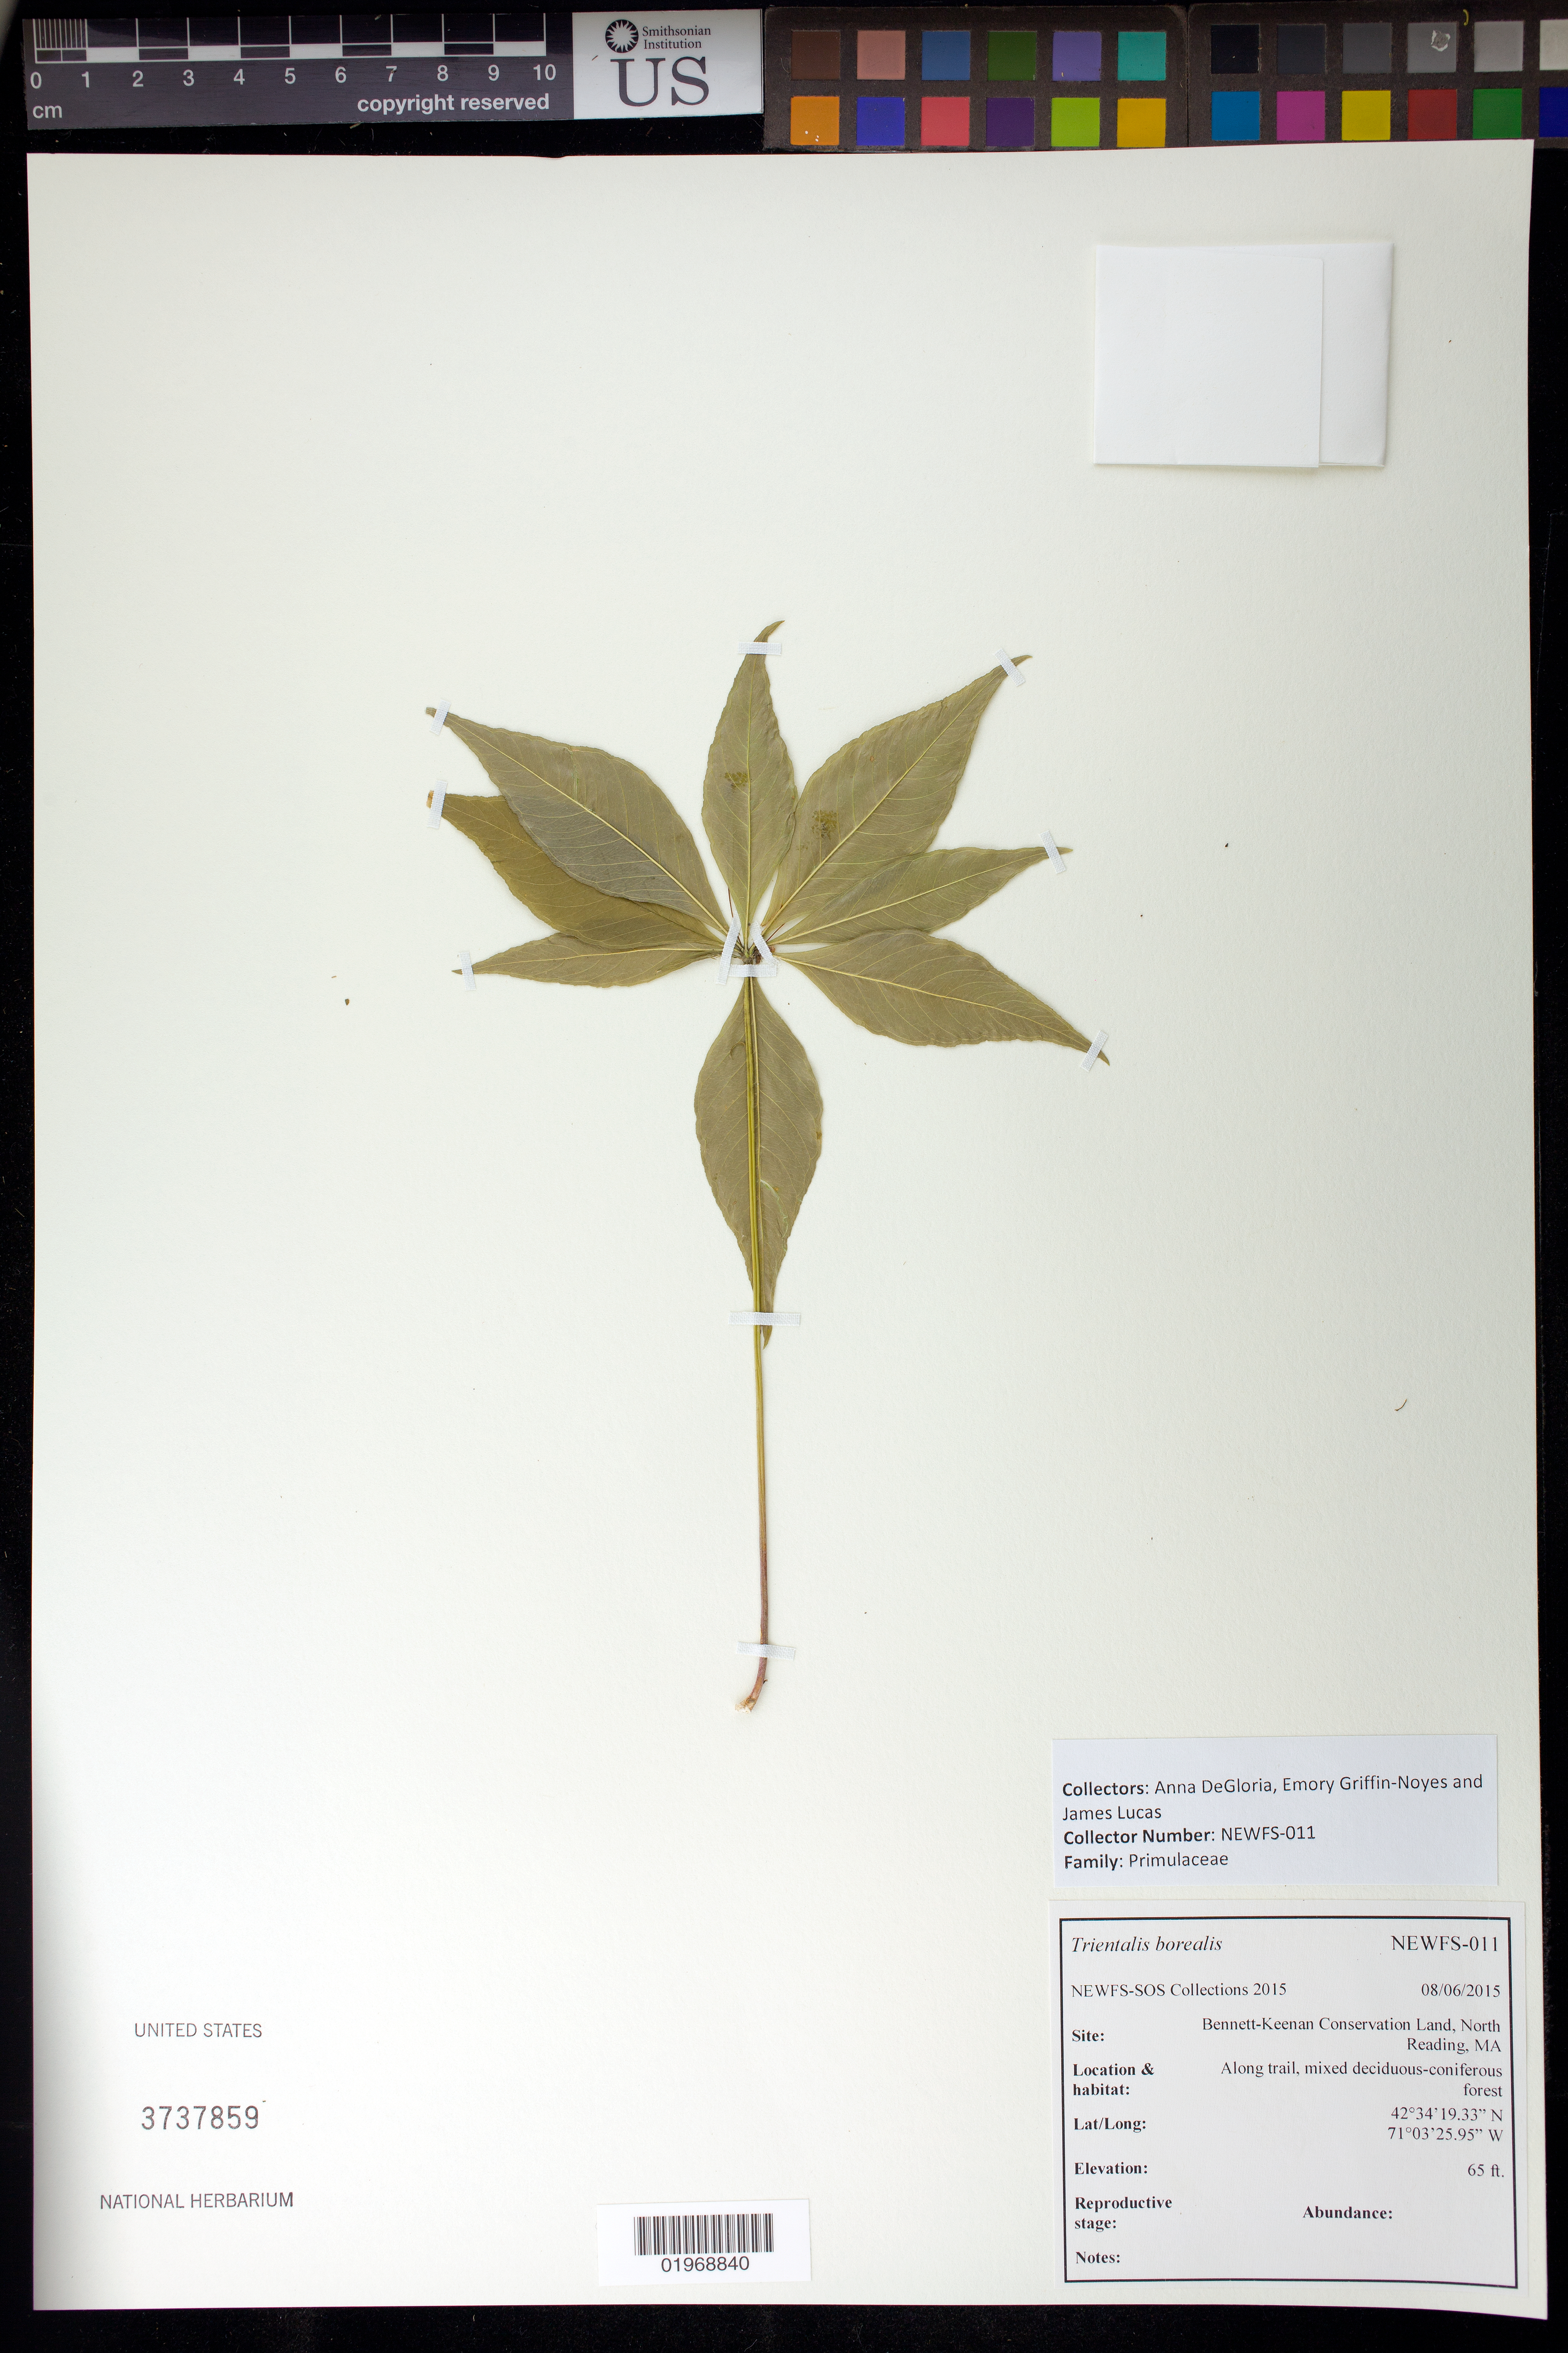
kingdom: Plantae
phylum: Tracheophyta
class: Magnoliopsida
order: Ericales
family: Primulaceae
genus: Trientalis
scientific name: Trientalis borealis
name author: Raf.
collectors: A. DeGloria, E. Griffin-Noyes & J. Lucas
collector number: NEWFS-011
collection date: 2015-08-06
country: United States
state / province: Massachusetts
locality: Bennett-Keenan Conservation Land, along trail, Reading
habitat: Mixed deciduous-coniferous forest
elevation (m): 20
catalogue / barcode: US 3737859